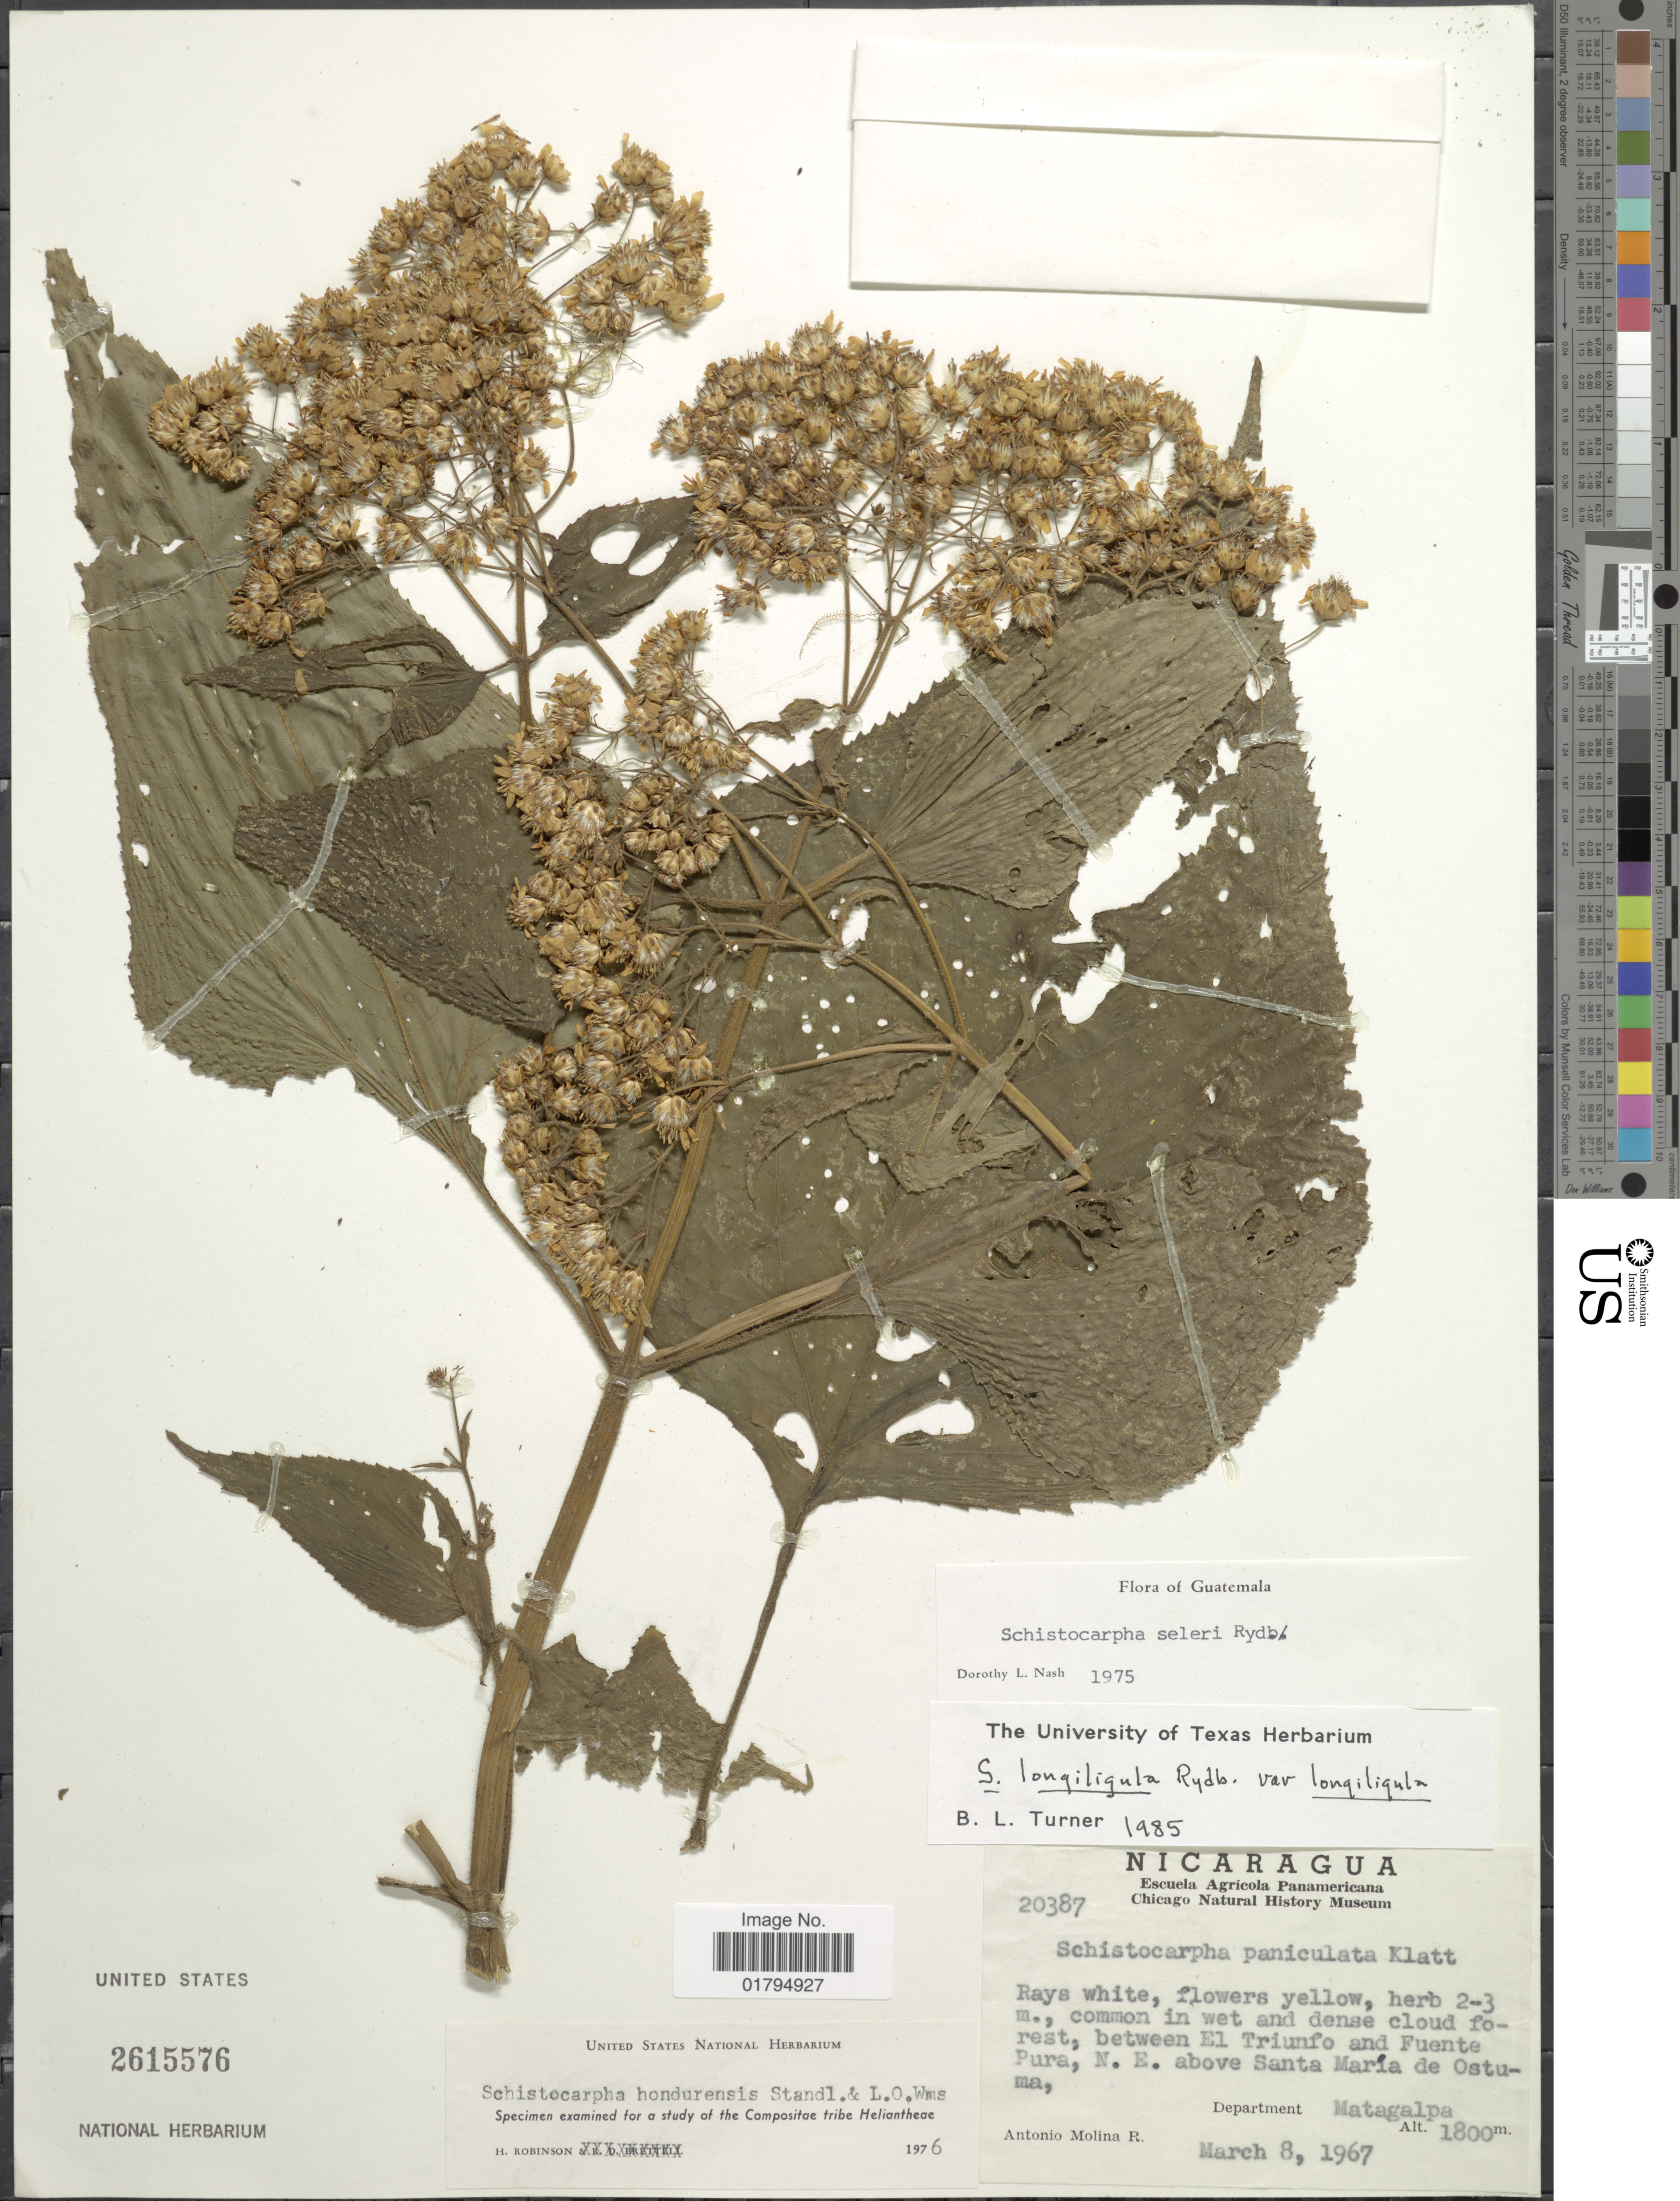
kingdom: Plantae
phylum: Tracheophyta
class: Magnoliopsida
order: Asterales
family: Asteraceae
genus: Schistocarpha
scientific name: Schistocarpha hondurensis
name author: Standl. & L.O. Williams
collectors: A. Molina R.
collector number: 20387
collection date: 1967-03-08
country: Nicaragua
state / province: Matagalpa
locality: Between El Triunfo and Fuente Pura, N.E. above Santa Maria de Ostuma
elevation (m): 1800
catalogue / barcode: US 2615576